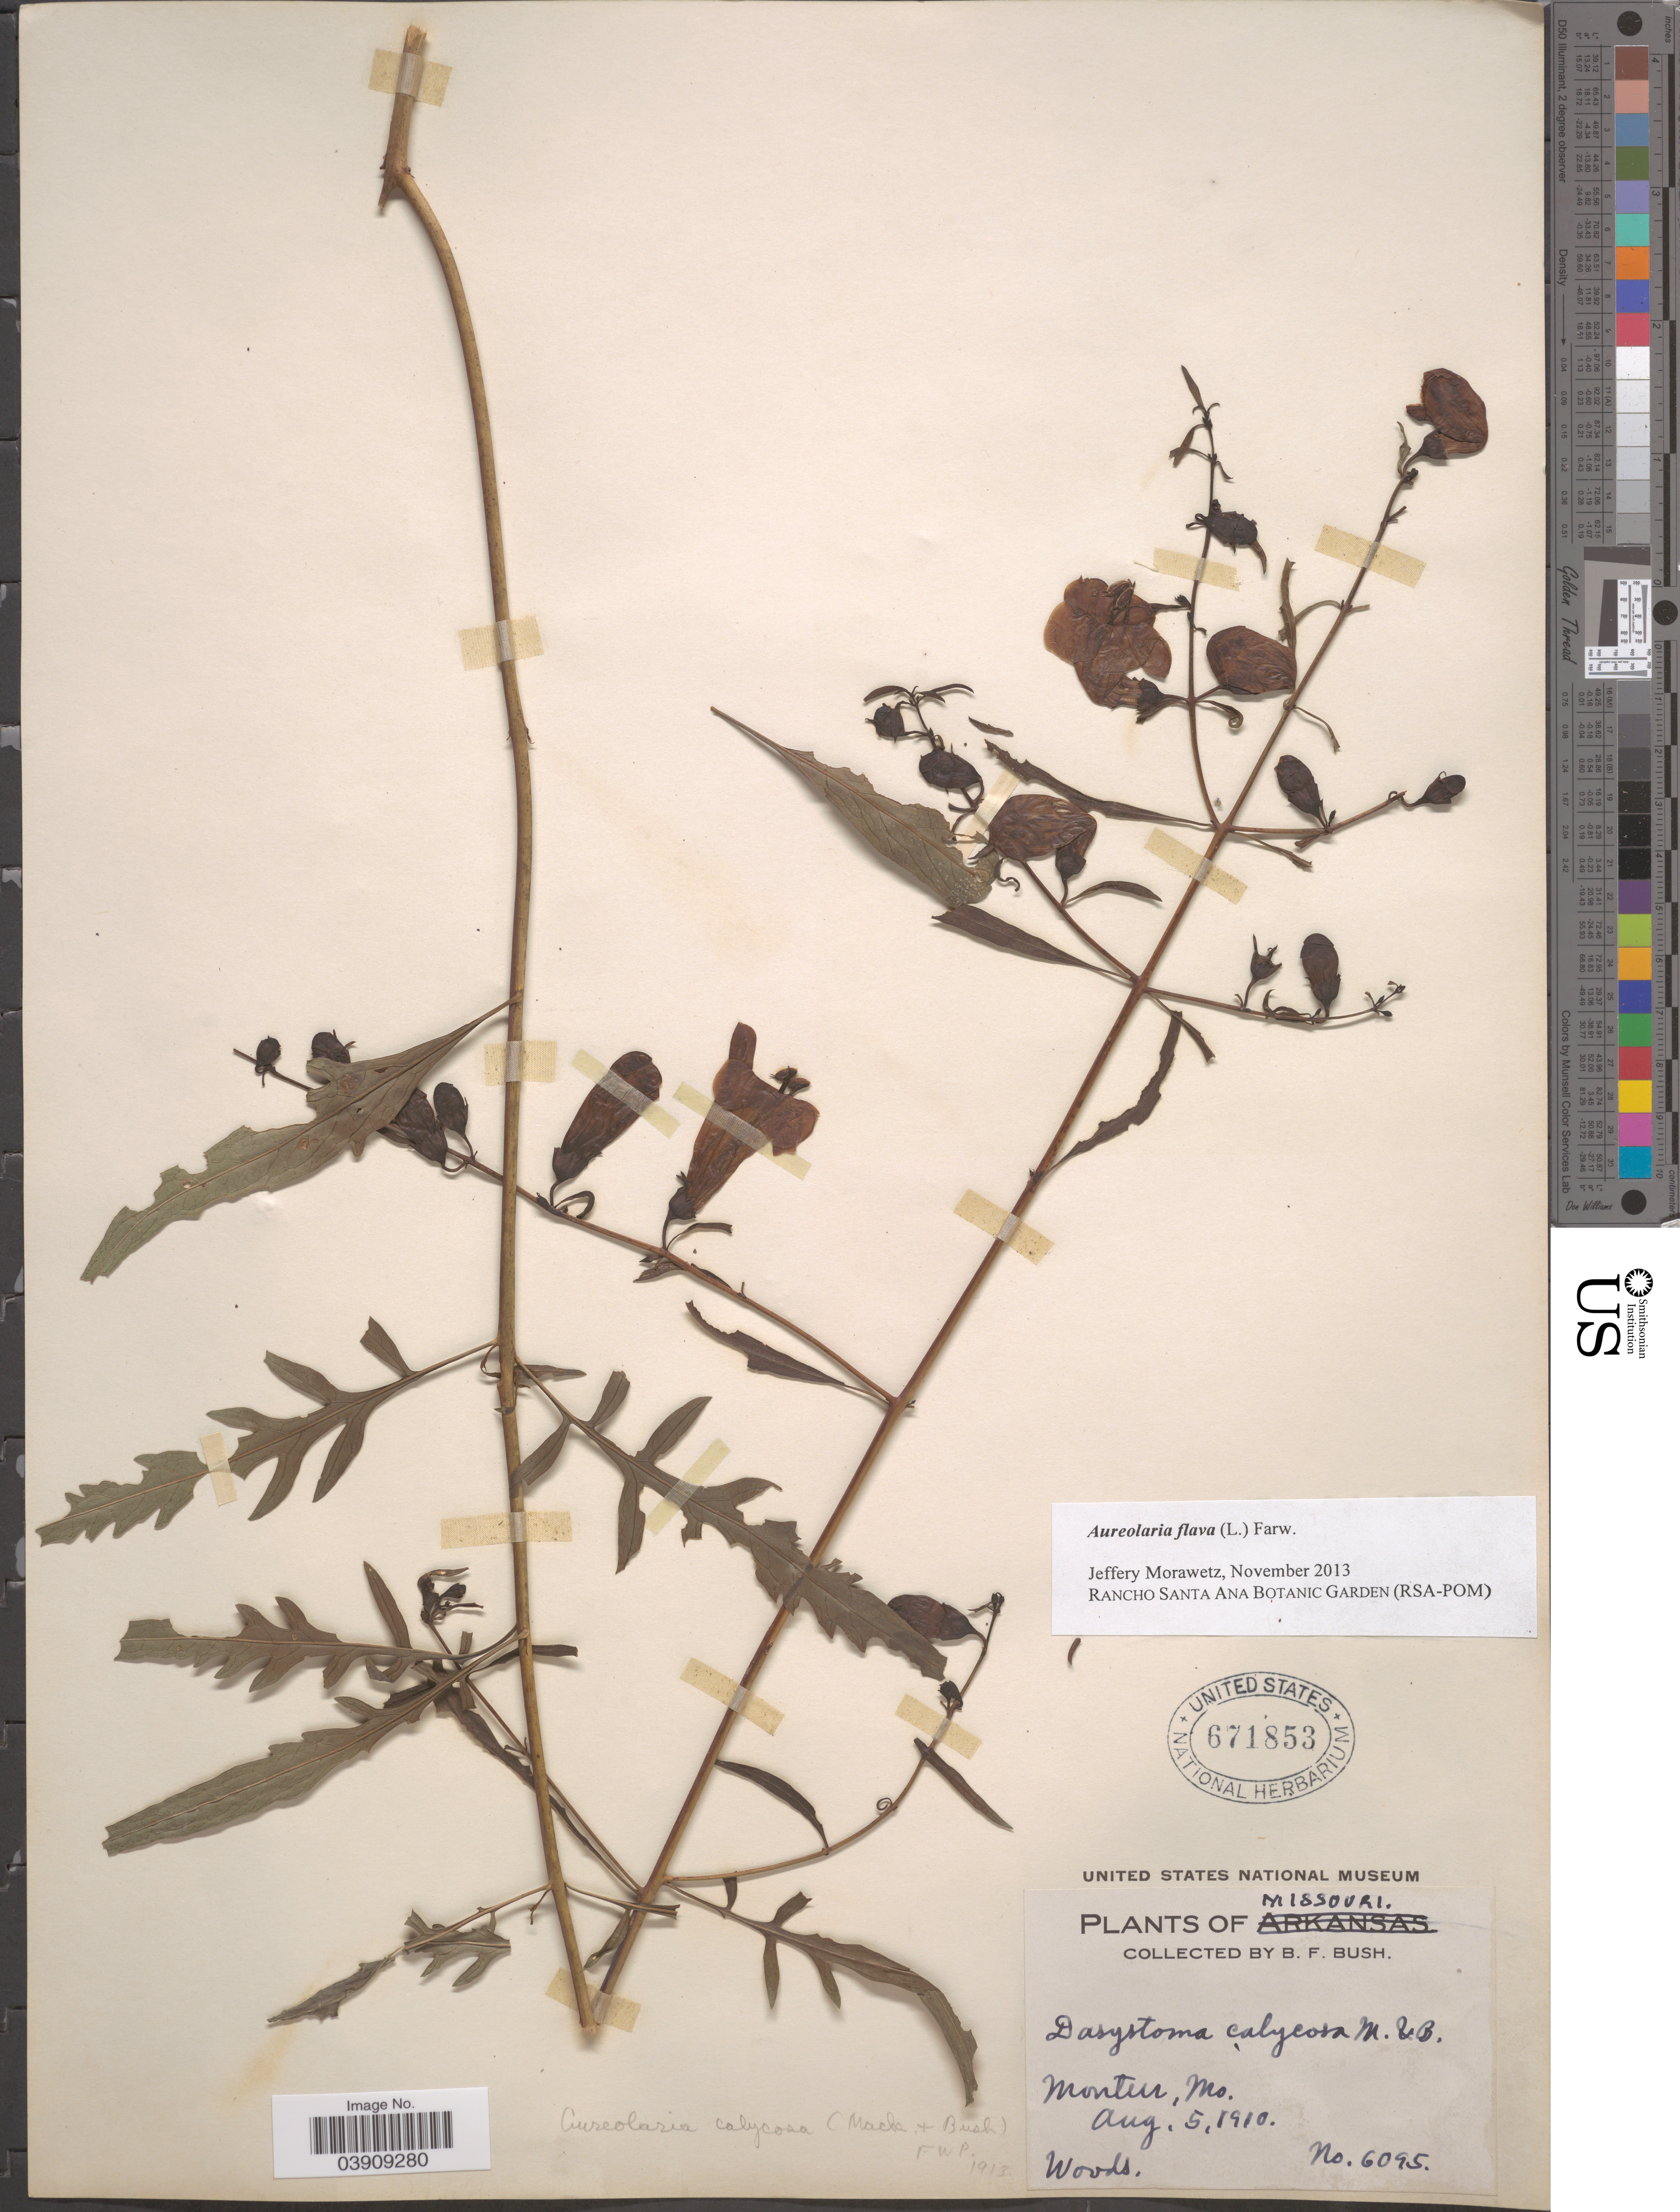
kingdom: Plantae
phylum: Tracheophyta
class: Magnoliopsida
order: Lamiales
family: Orobanchaceae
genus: Aureolaria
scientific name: Aureolaria flava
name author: (L.) Farw.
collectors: B. F. Bush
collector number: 6095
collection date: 1910-08-05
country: United States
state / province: Missouri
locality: Monteer.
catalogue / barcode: US 671853